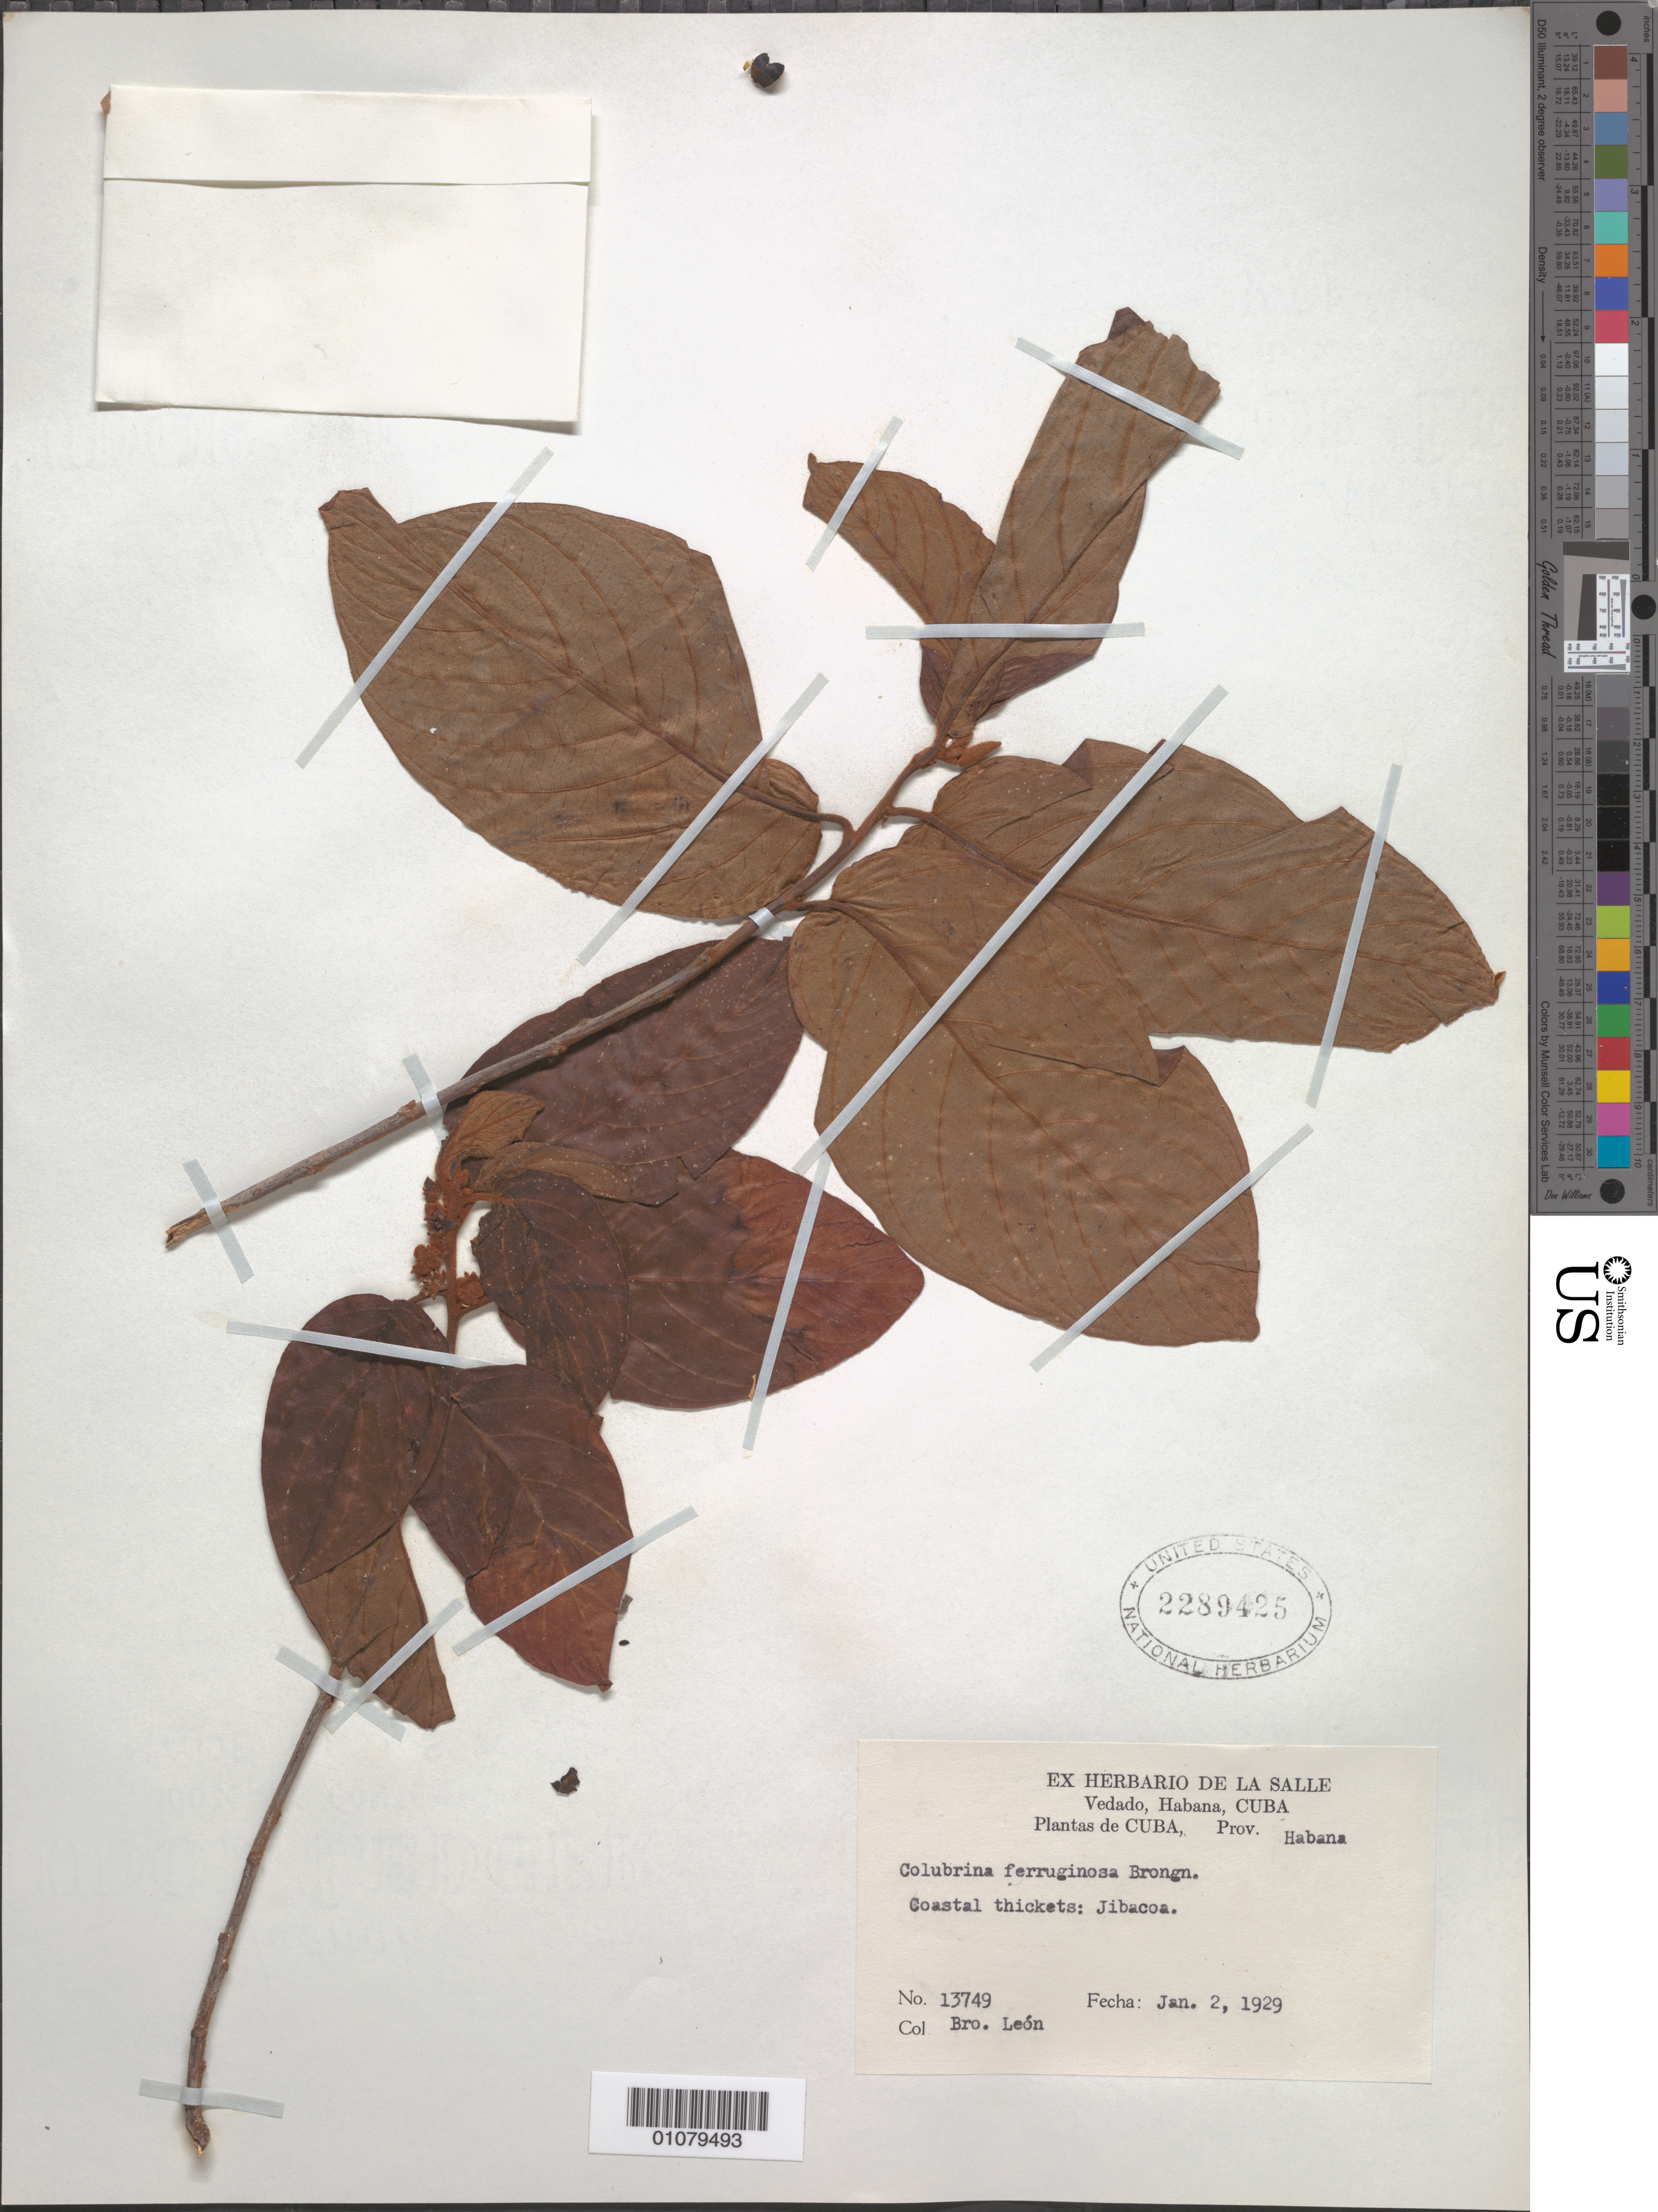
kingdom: Plantae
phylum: Tracheophyta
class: Magnoliopsida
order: Rosales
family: Rhamnaceae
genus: Colubrina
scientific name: Colubrina arborescens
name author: (Mill.) Sarg.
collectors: Bro. León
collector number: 13749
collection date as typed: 02 Jan 1929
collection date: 1929-01-02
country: Cuba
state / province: Mayabeque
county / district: Municipio Santa Cruz del Norte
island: Cuba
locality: Jibacoa [la Habana]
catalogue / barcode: US 2289425